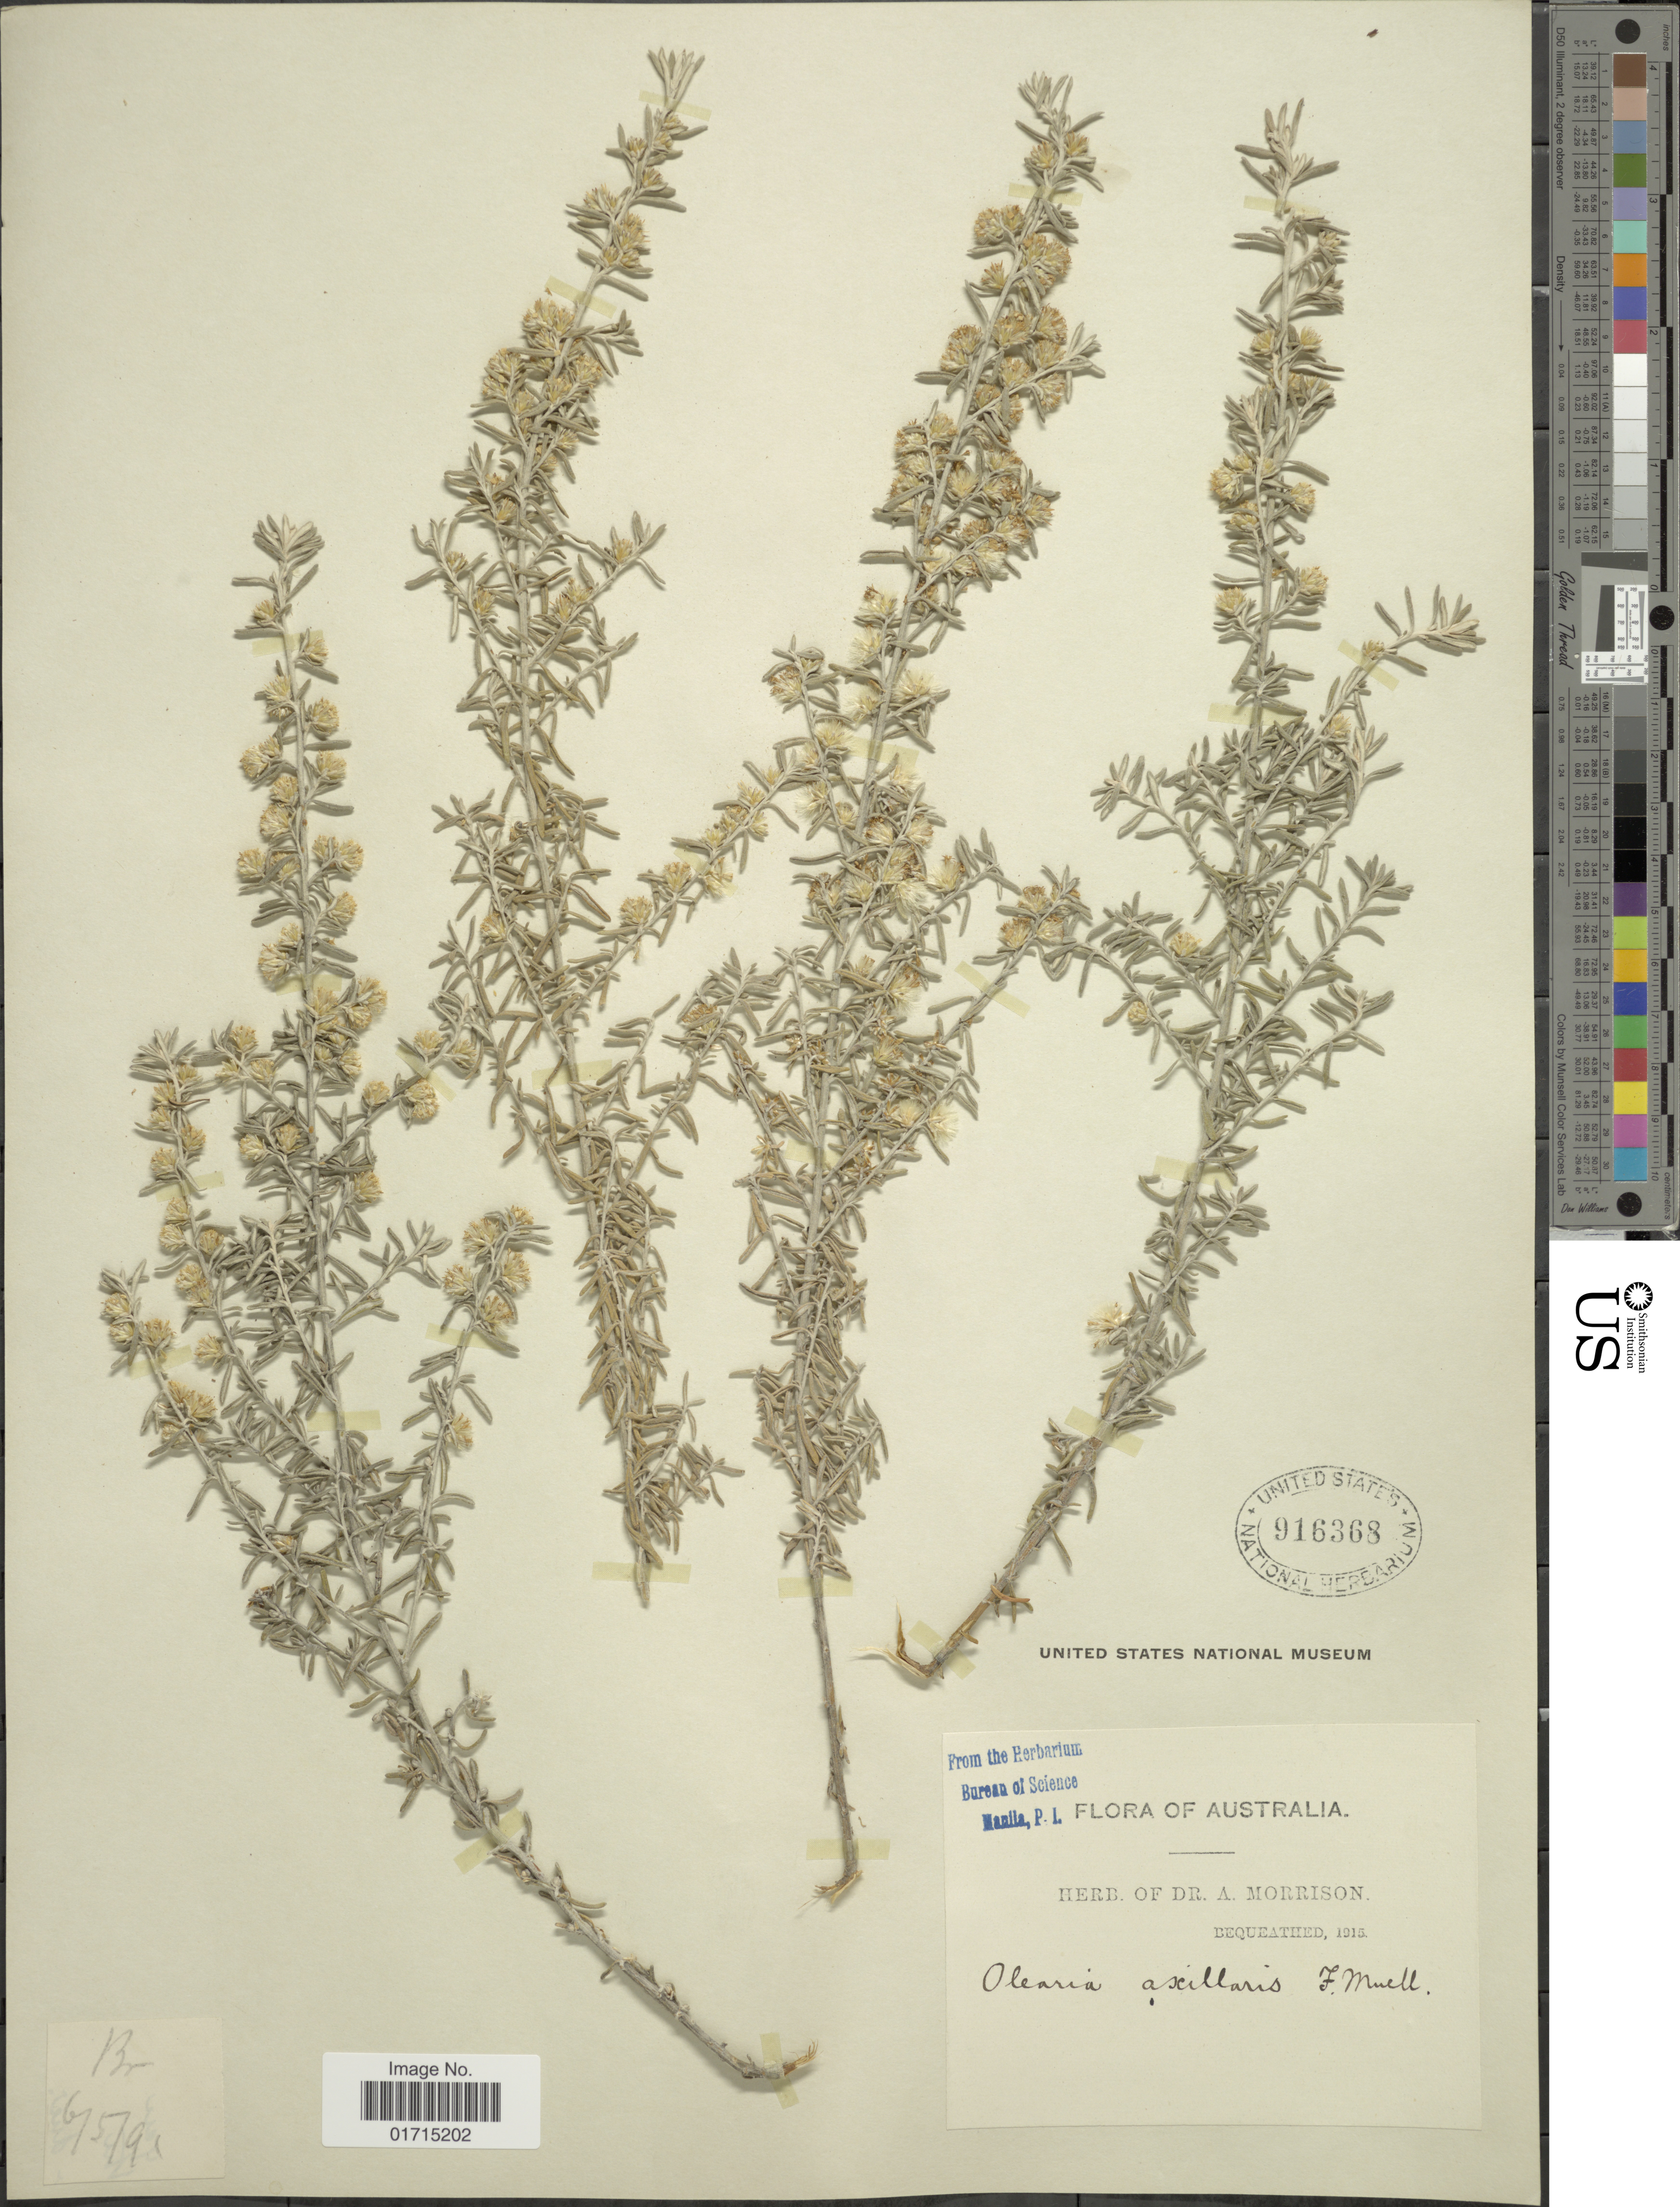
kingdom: Plantae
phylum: Tracheophyta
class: Magnoliopsida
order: Asterales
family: Asteraceae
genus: Olearia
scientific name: Olearia axillaris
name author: (DC.) F. Muell. ex Benth.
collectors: ex herb. Dr. A. Morrison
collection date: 1915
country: Australia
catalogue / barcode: US 916368